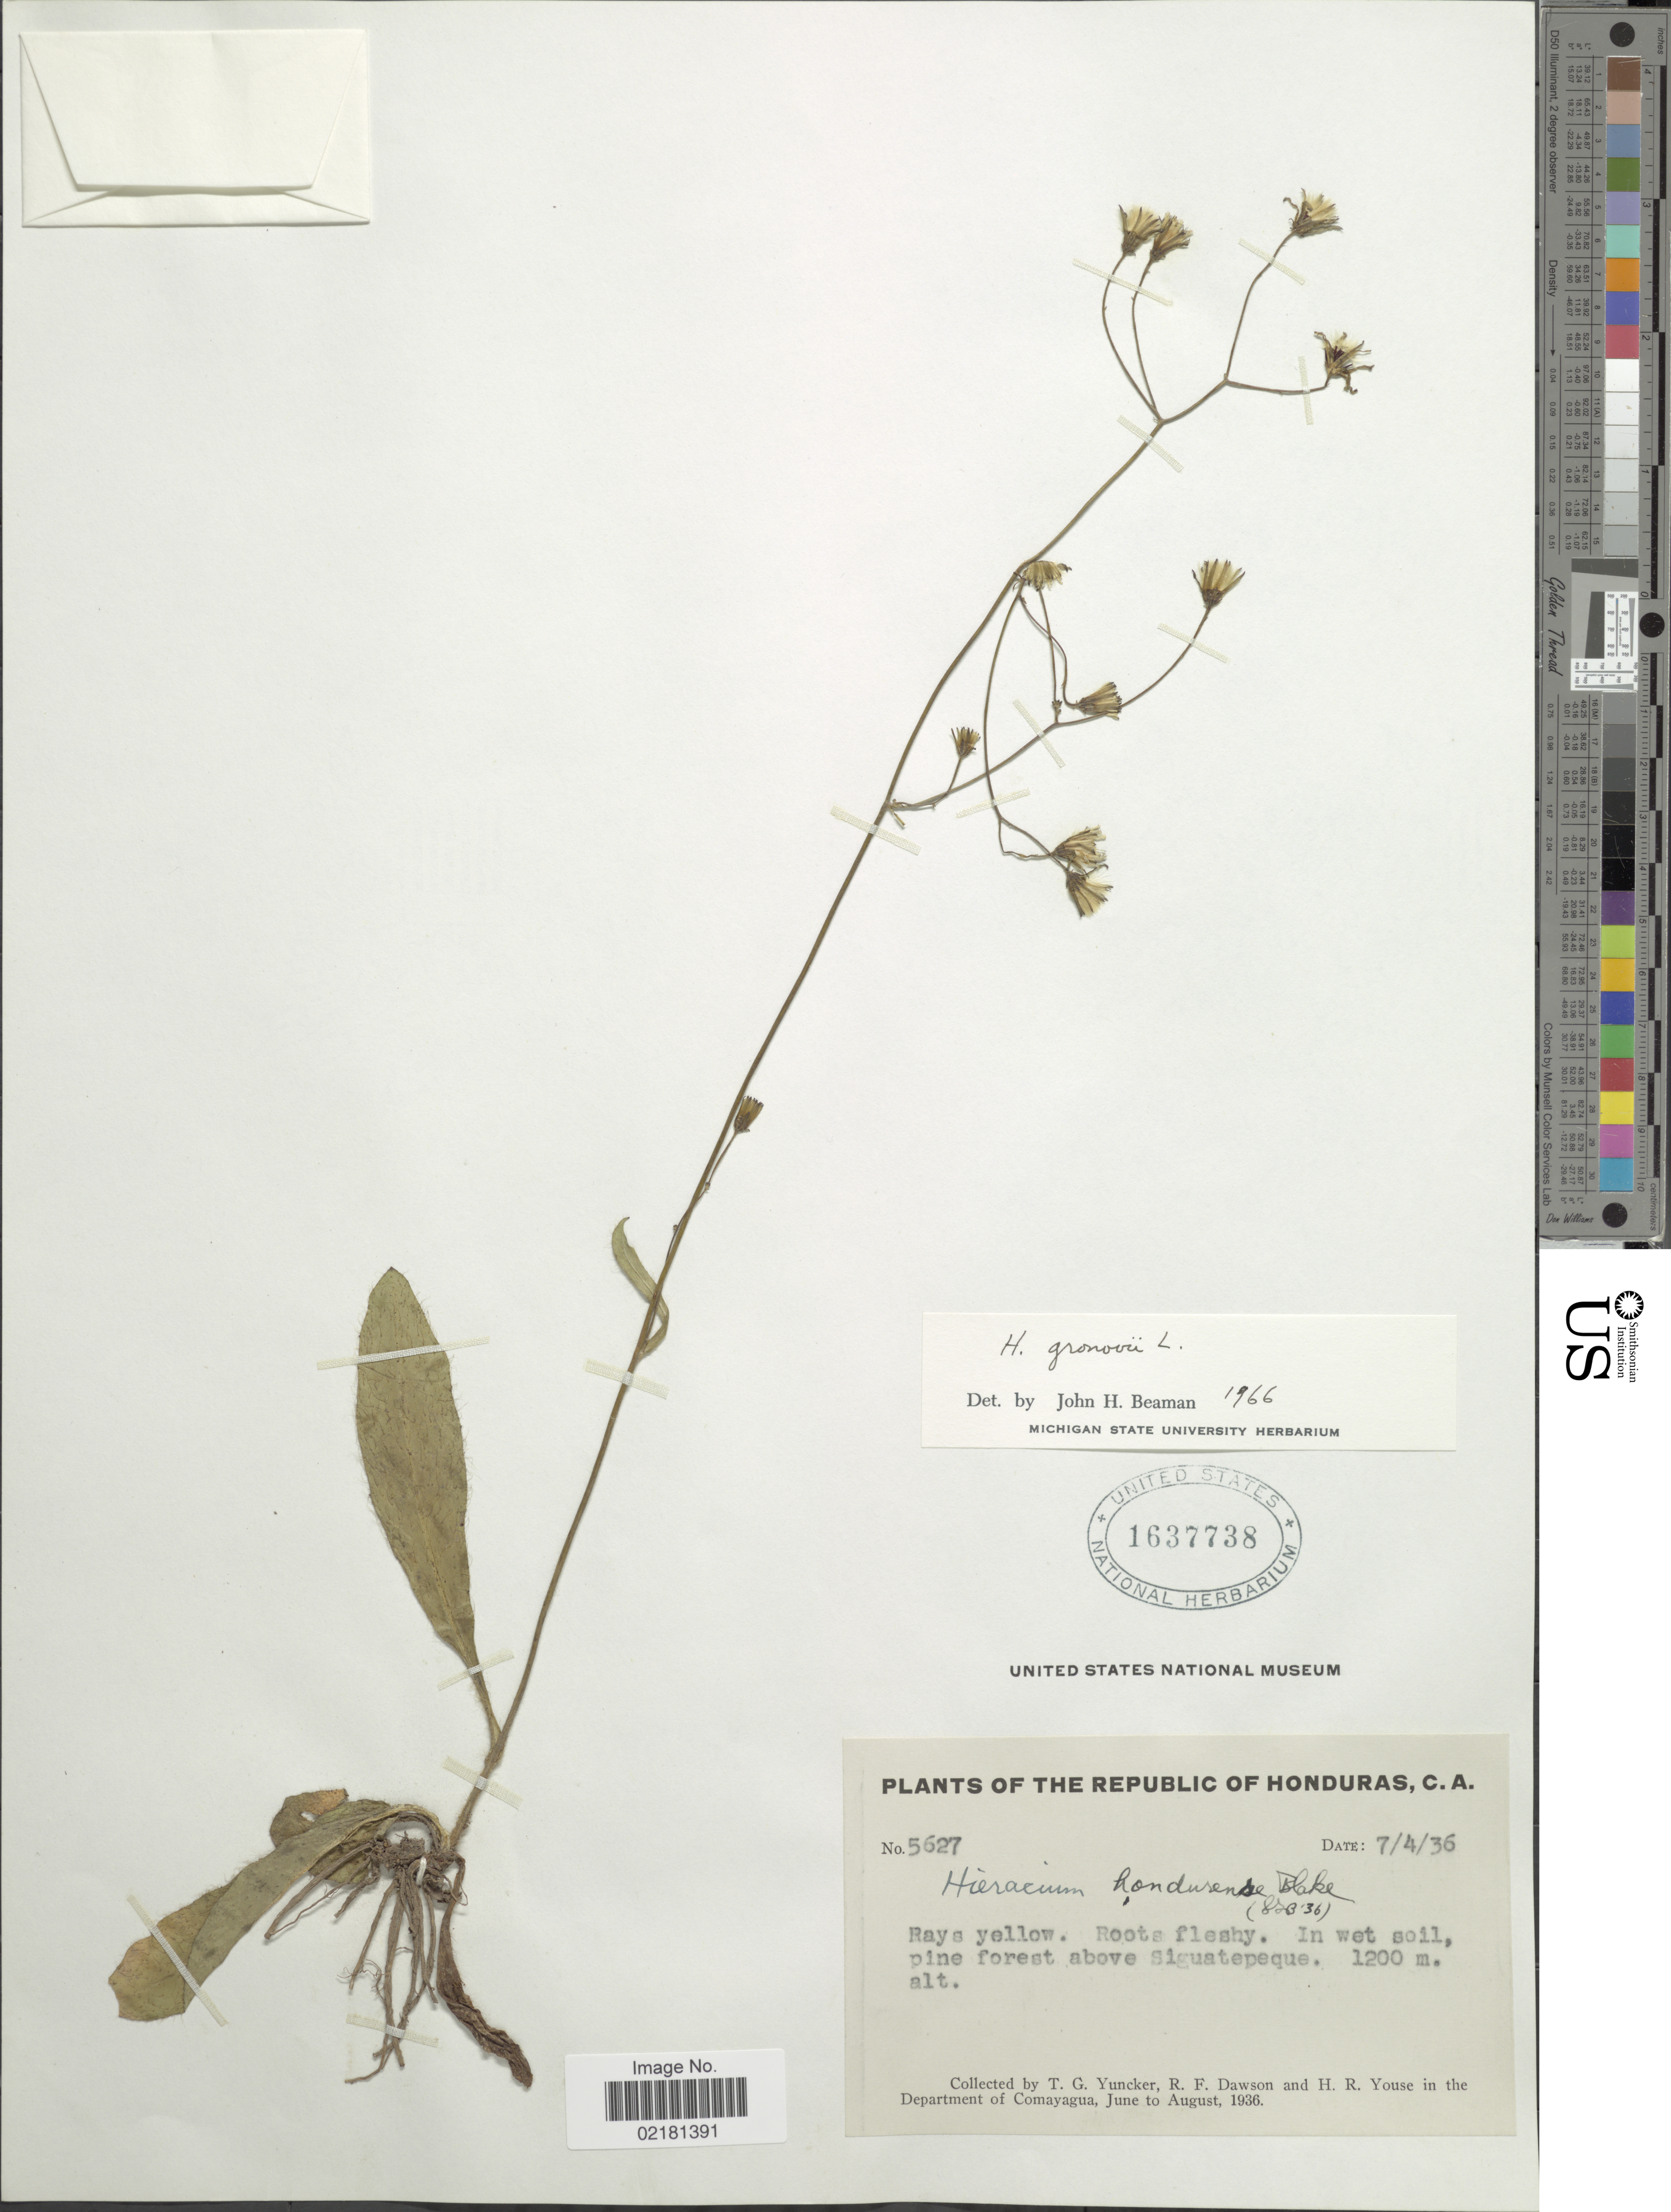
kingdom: Plantae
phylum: Tracheophyta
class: Magnoliopsida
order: Asterales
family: Asteraceae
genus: Hieracium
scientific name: Hieracium gronovii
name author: L.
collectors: T. G. Yuncker, R. F. Dawson & H. Youse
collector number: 5627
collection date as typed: Transcribed d/m/y: 7/4/36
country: Honduras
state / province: Comayagua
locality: Republic of Honduras, above Siguatepeque.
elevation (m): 1200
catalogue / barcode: US 1637738